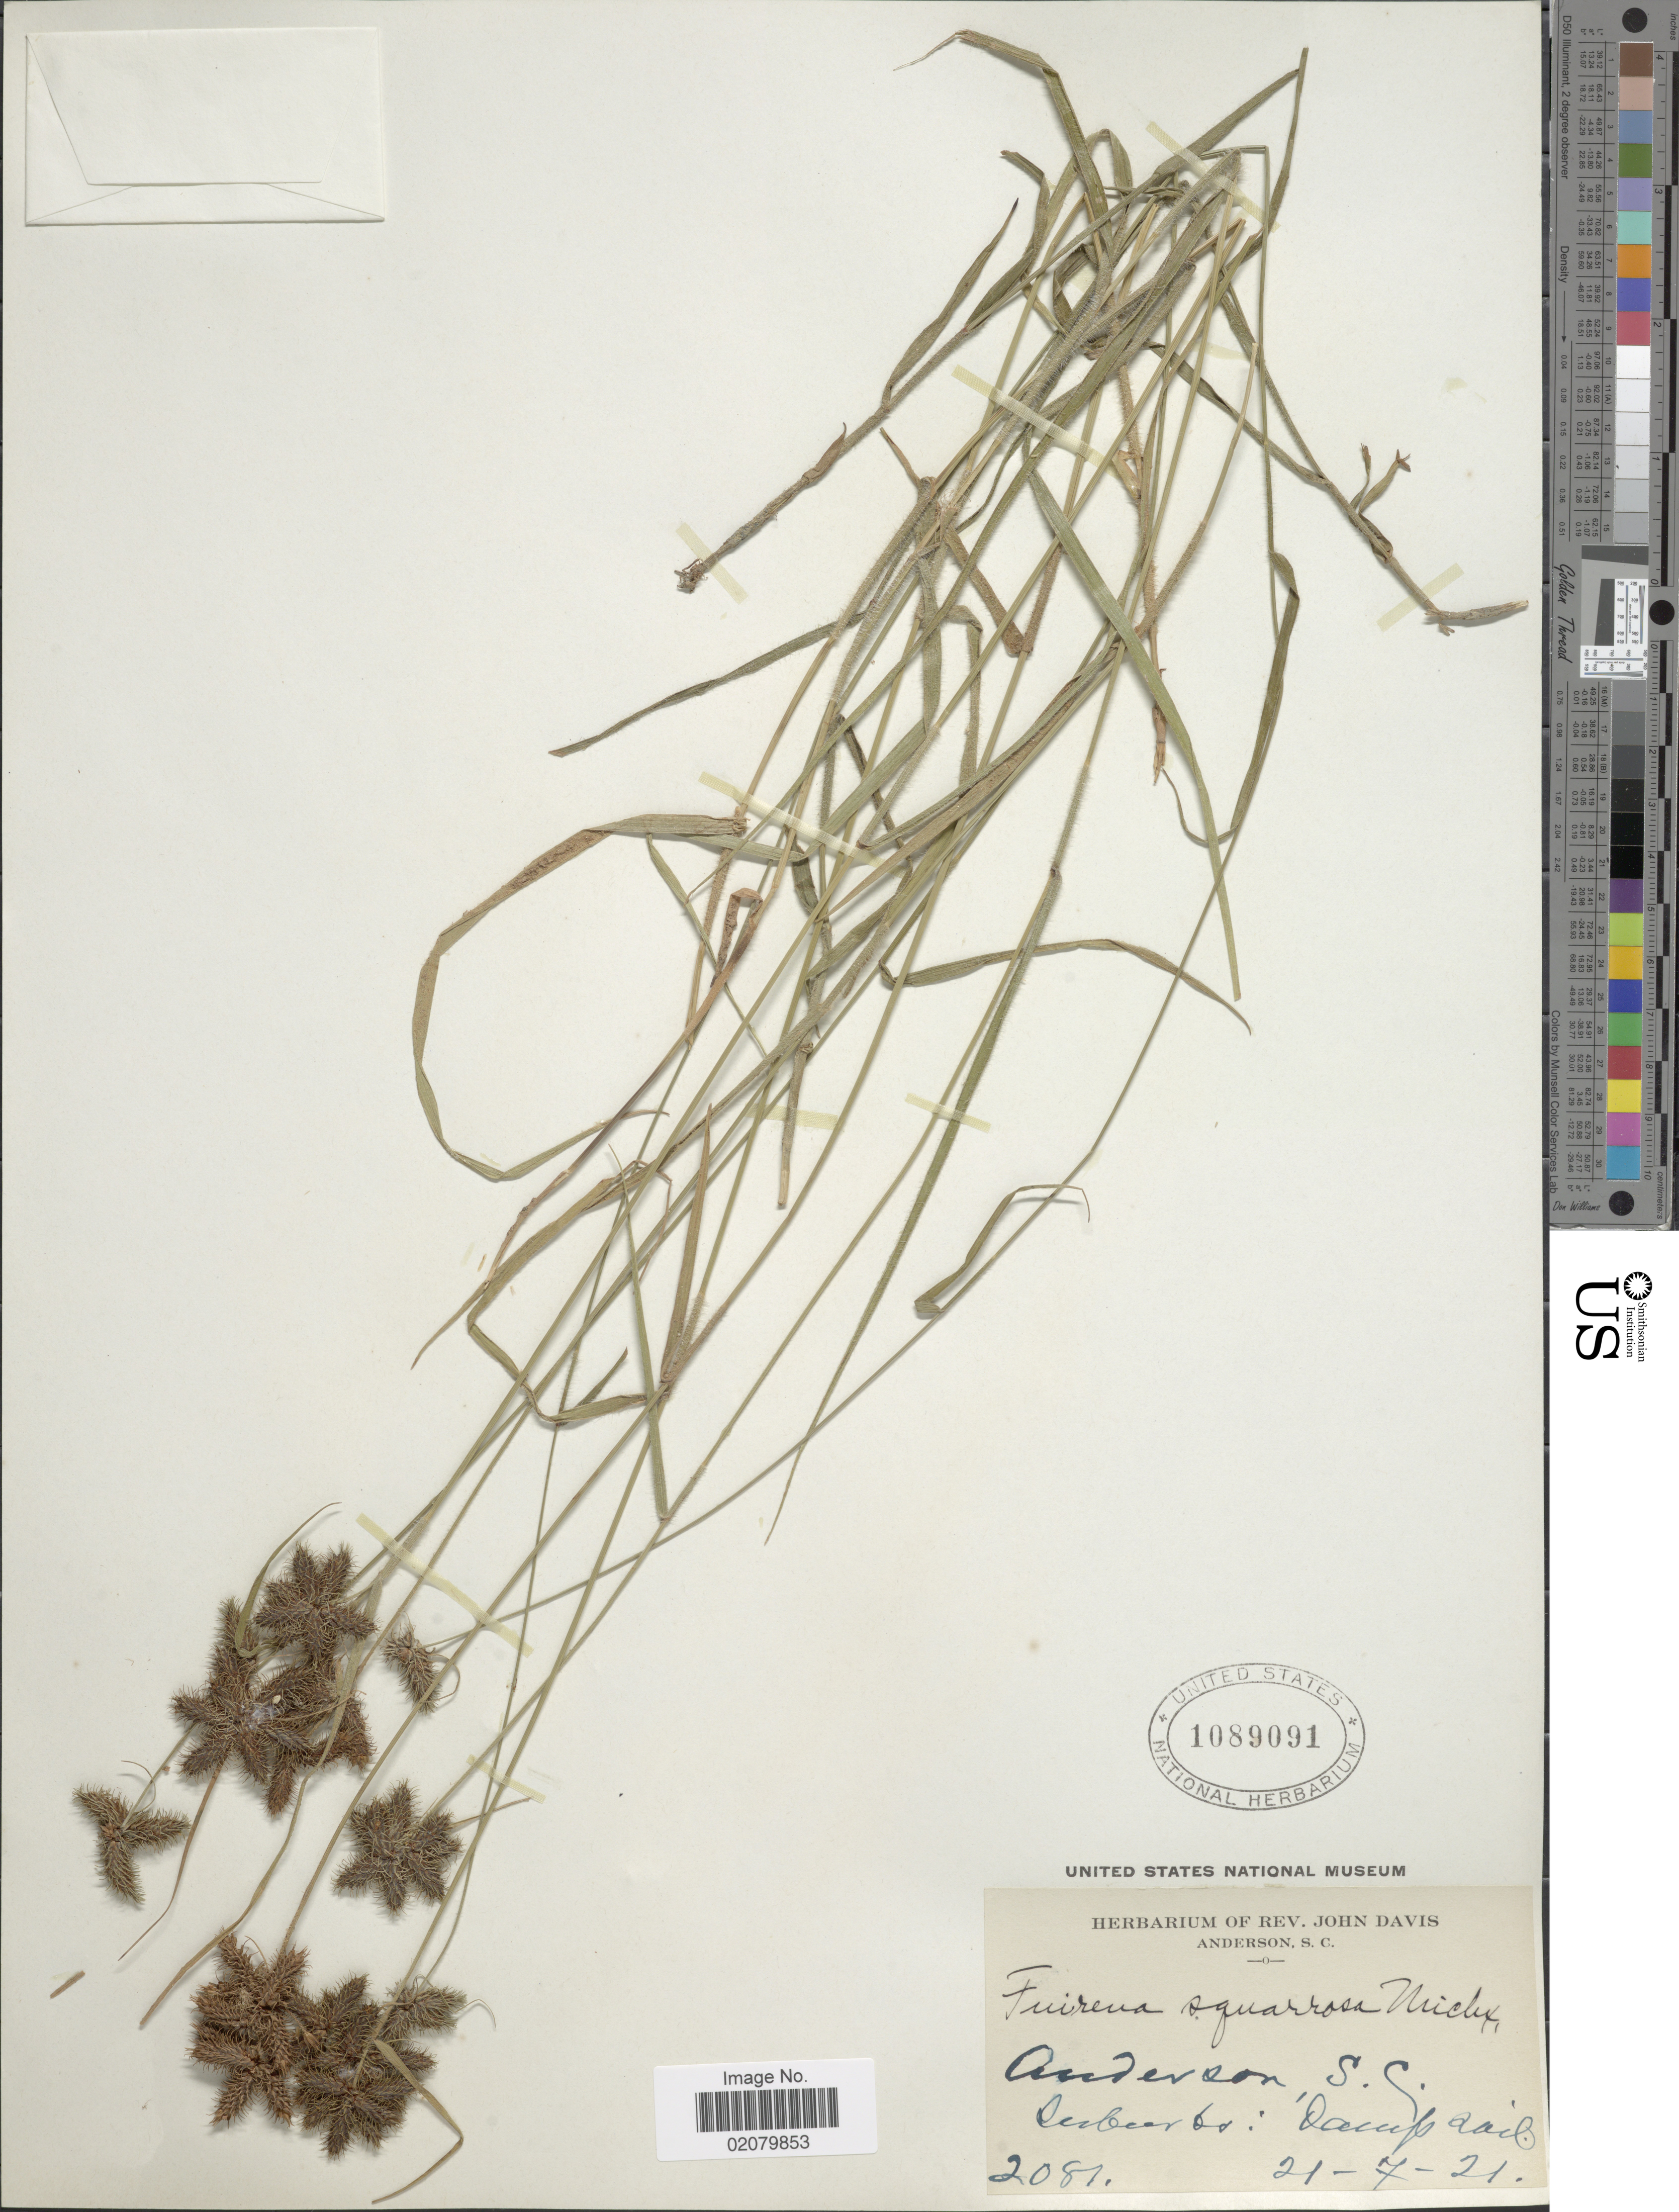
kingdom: Plantae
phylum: Tracheophyta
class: Liliopsida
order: Poales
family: Cyperaceae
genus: Fuirena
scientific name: Fuirena squarrosa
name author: Michx.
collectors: ex herb. Rev. John Davis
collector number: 2081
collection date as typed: Transcribed d/m/y: 21/7/21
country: United States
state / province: South Carolina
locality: Anderson.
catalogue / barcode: US 1089091